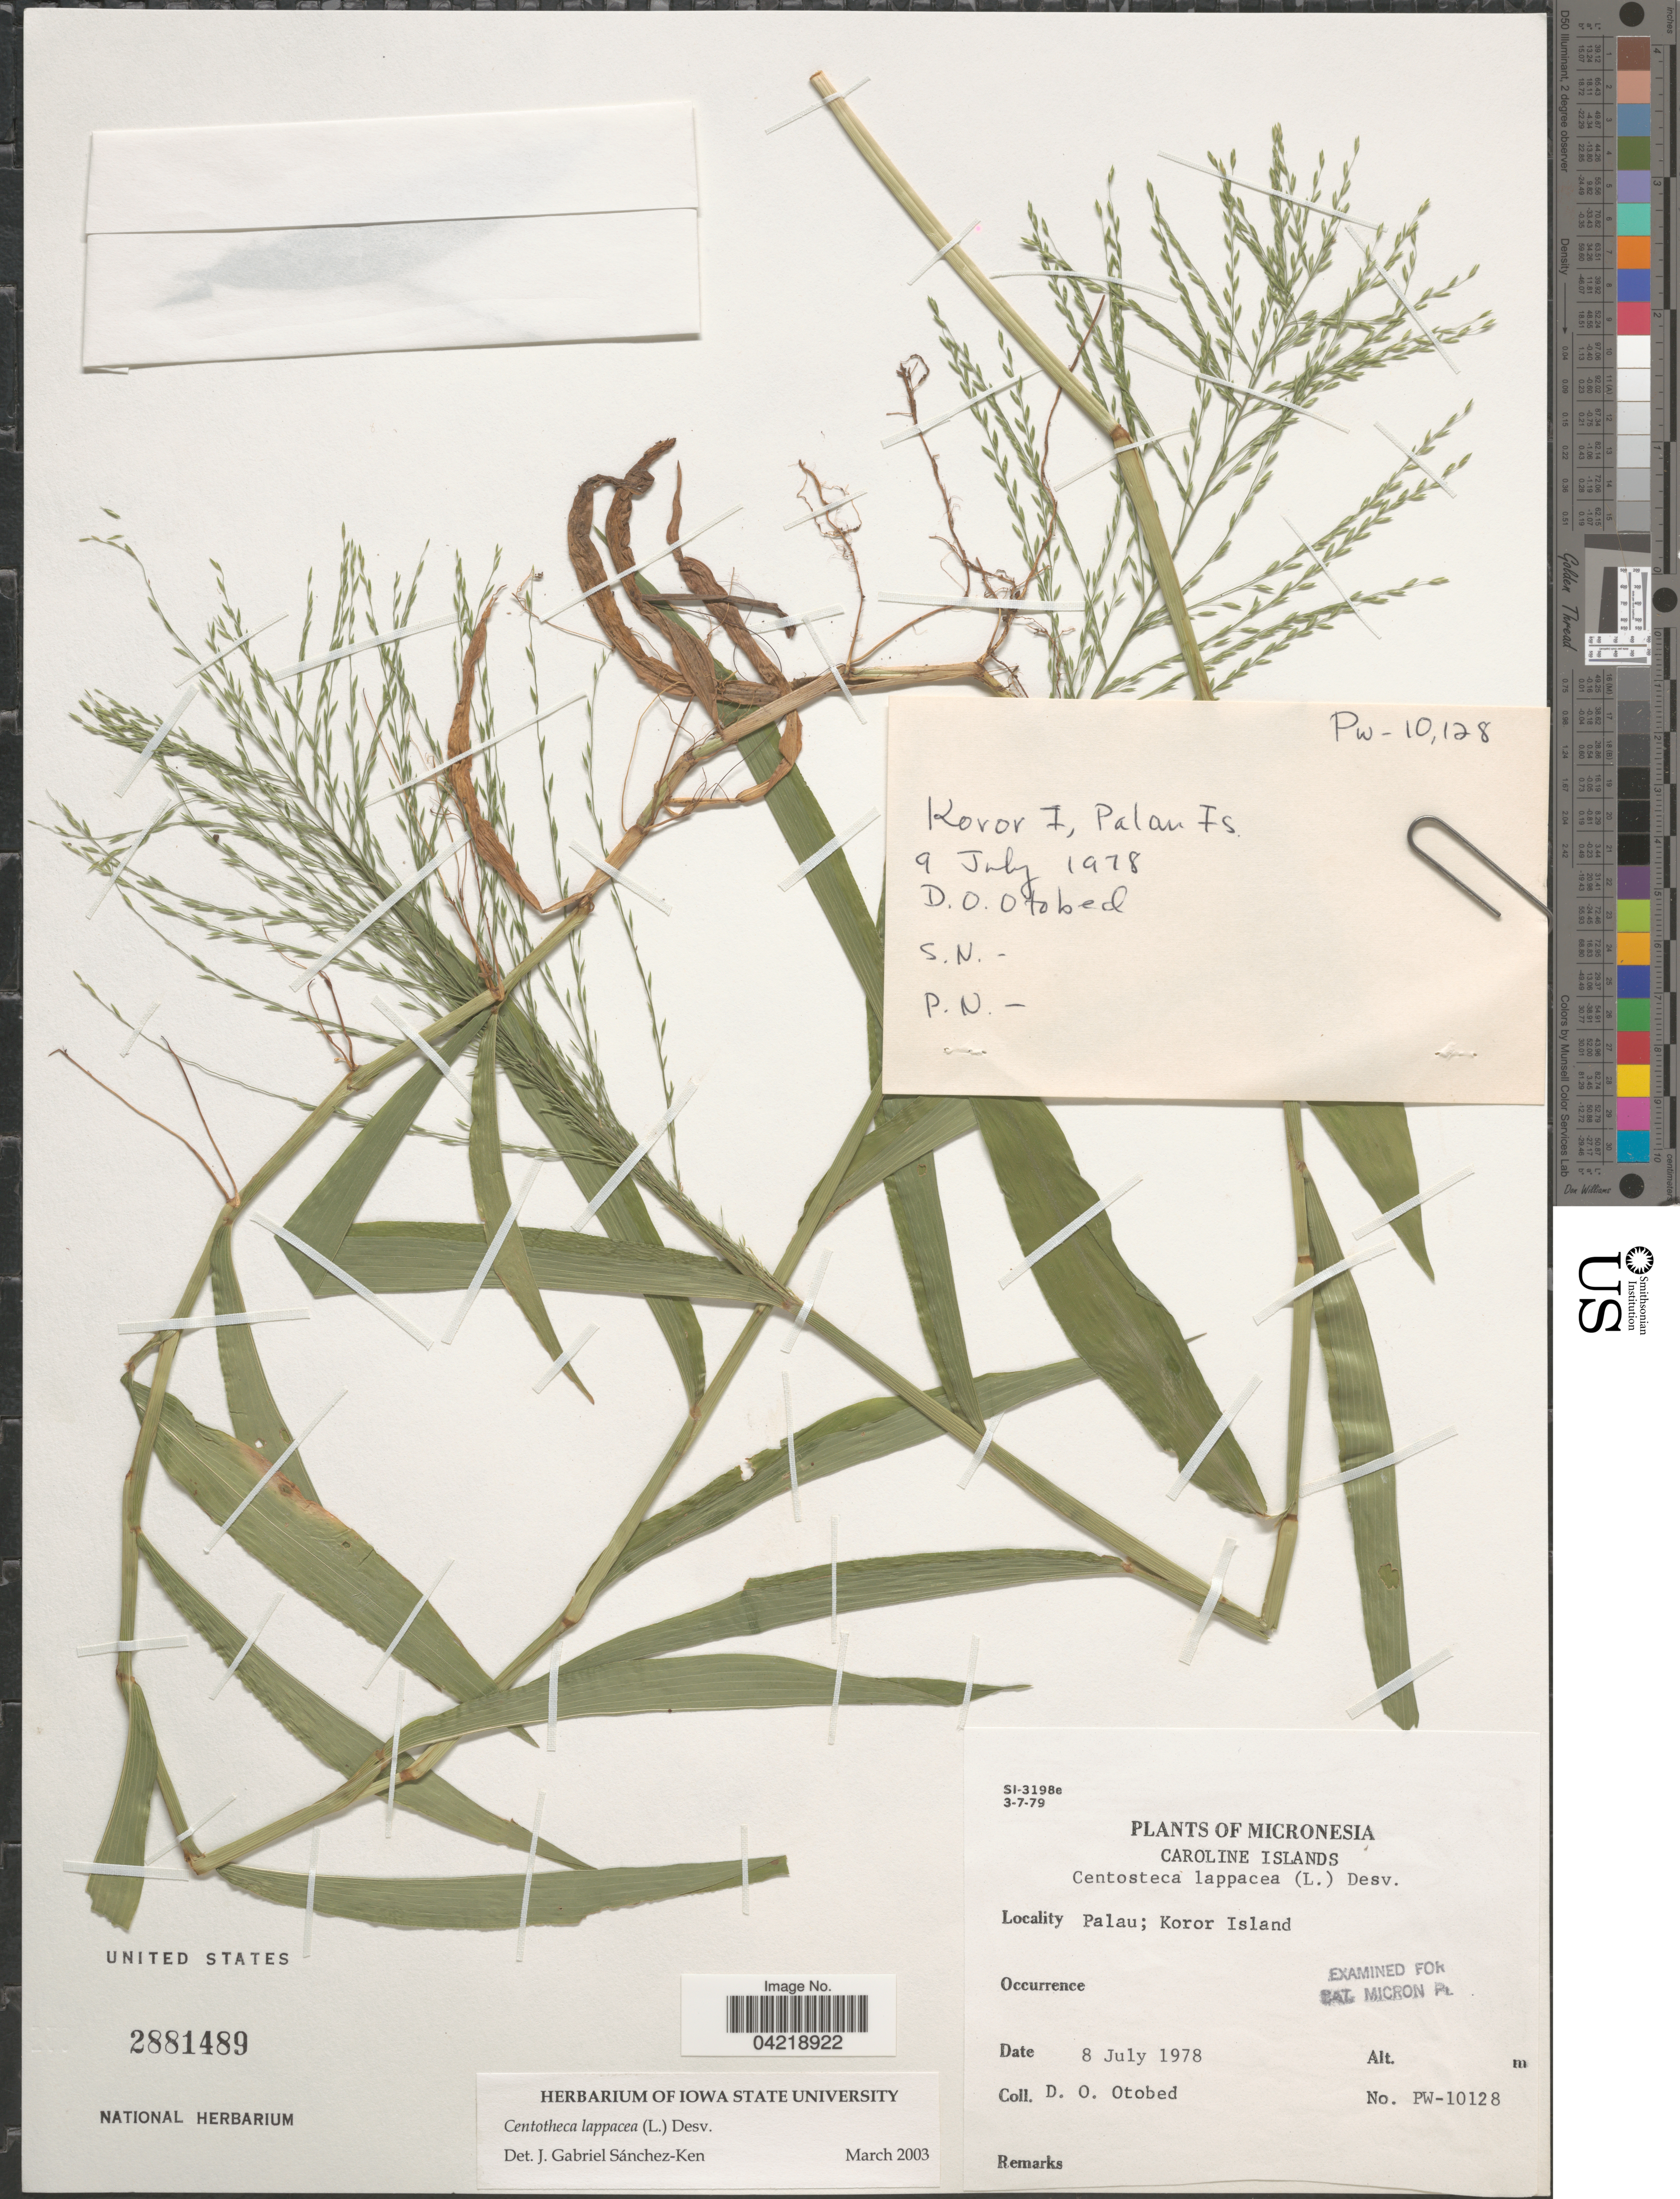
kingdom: Plantae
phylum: Tracheophyta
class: Liliopsida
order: Poales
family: Poaceae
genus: Centotheca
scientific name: Centotheca lappacea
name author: (L.) Desv.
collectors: D. O. Otobed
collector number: PW-10128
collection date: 1978-07-08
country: Palau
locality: Caroline Islands. Palau; Koror Island.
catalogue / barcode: US 2881489